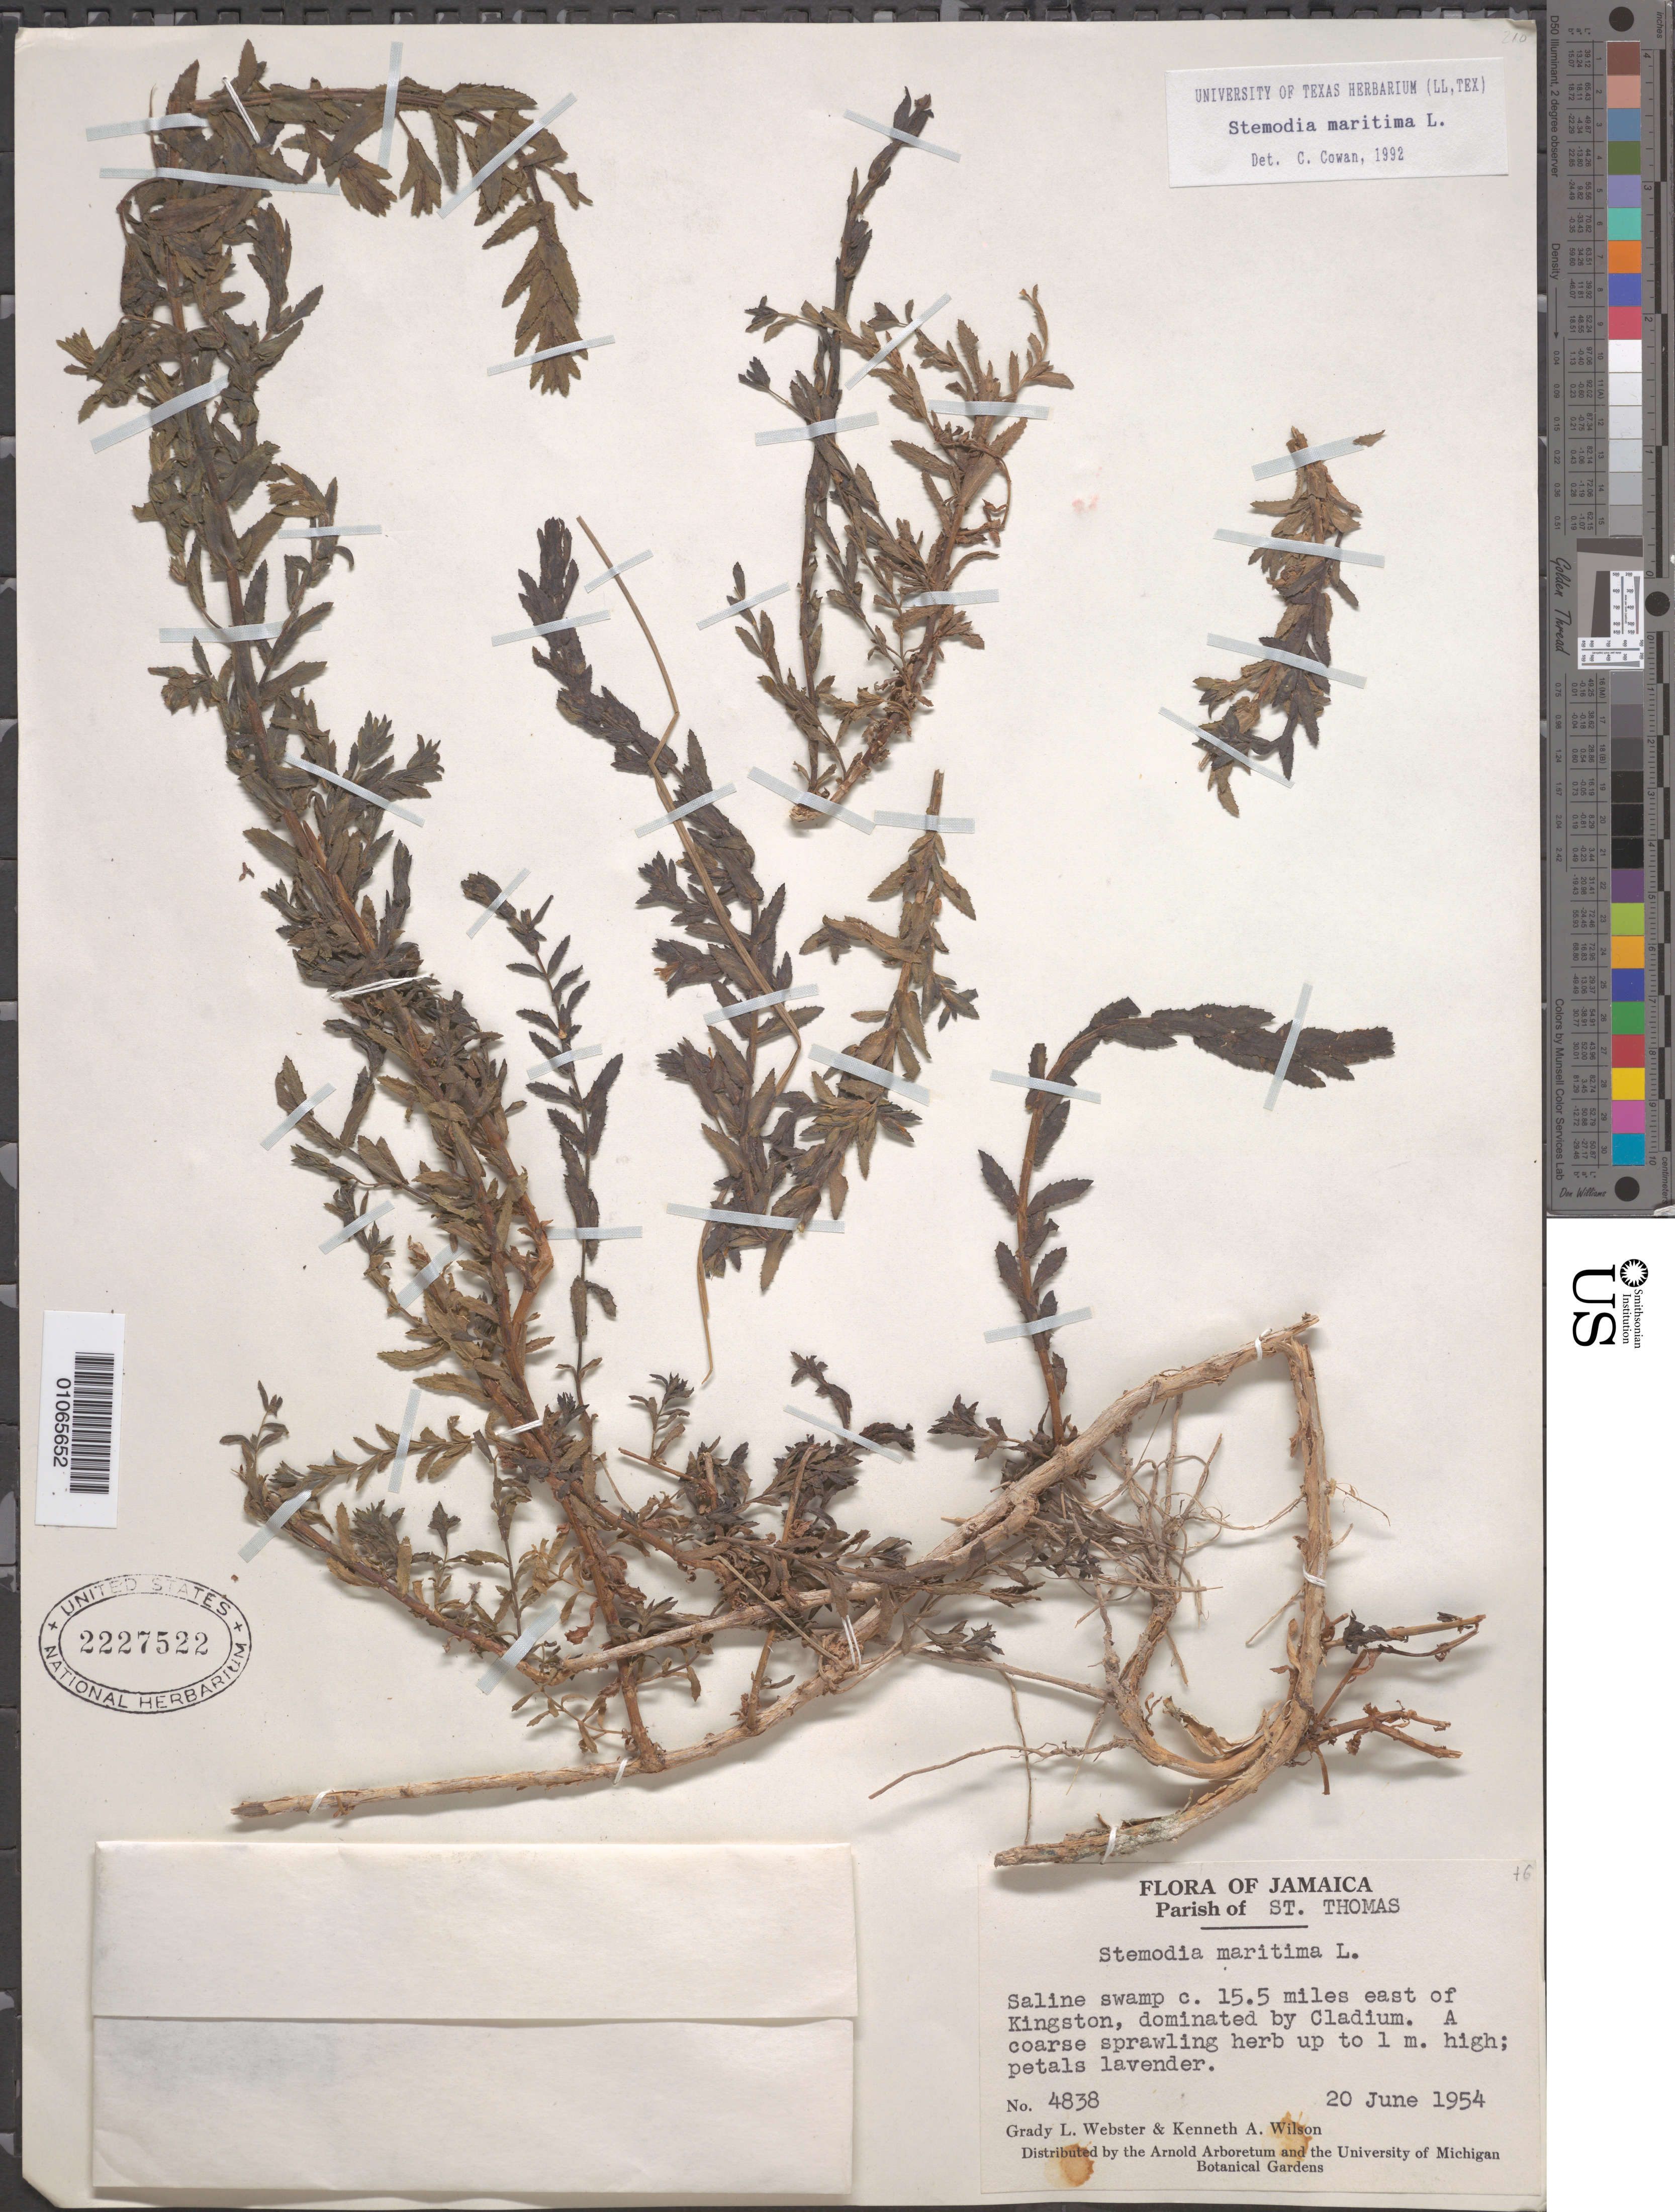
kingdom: Plantae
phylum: Tracheophyta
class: Magnoliopsida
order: Lamiales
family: Plantaginaceae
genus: Stemodia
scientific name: Stemodia maritima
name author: L.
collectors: G. L. Webster & K. A. Wilson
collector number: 4838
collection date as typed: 20 Jun 1954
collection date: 1954-06-20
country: Jamaica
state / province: Saint Thomas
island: Jamaica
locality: Saline swamp c. 15.5 miles east of Kingston, dominated by Cladium.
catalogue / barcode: US 2227522